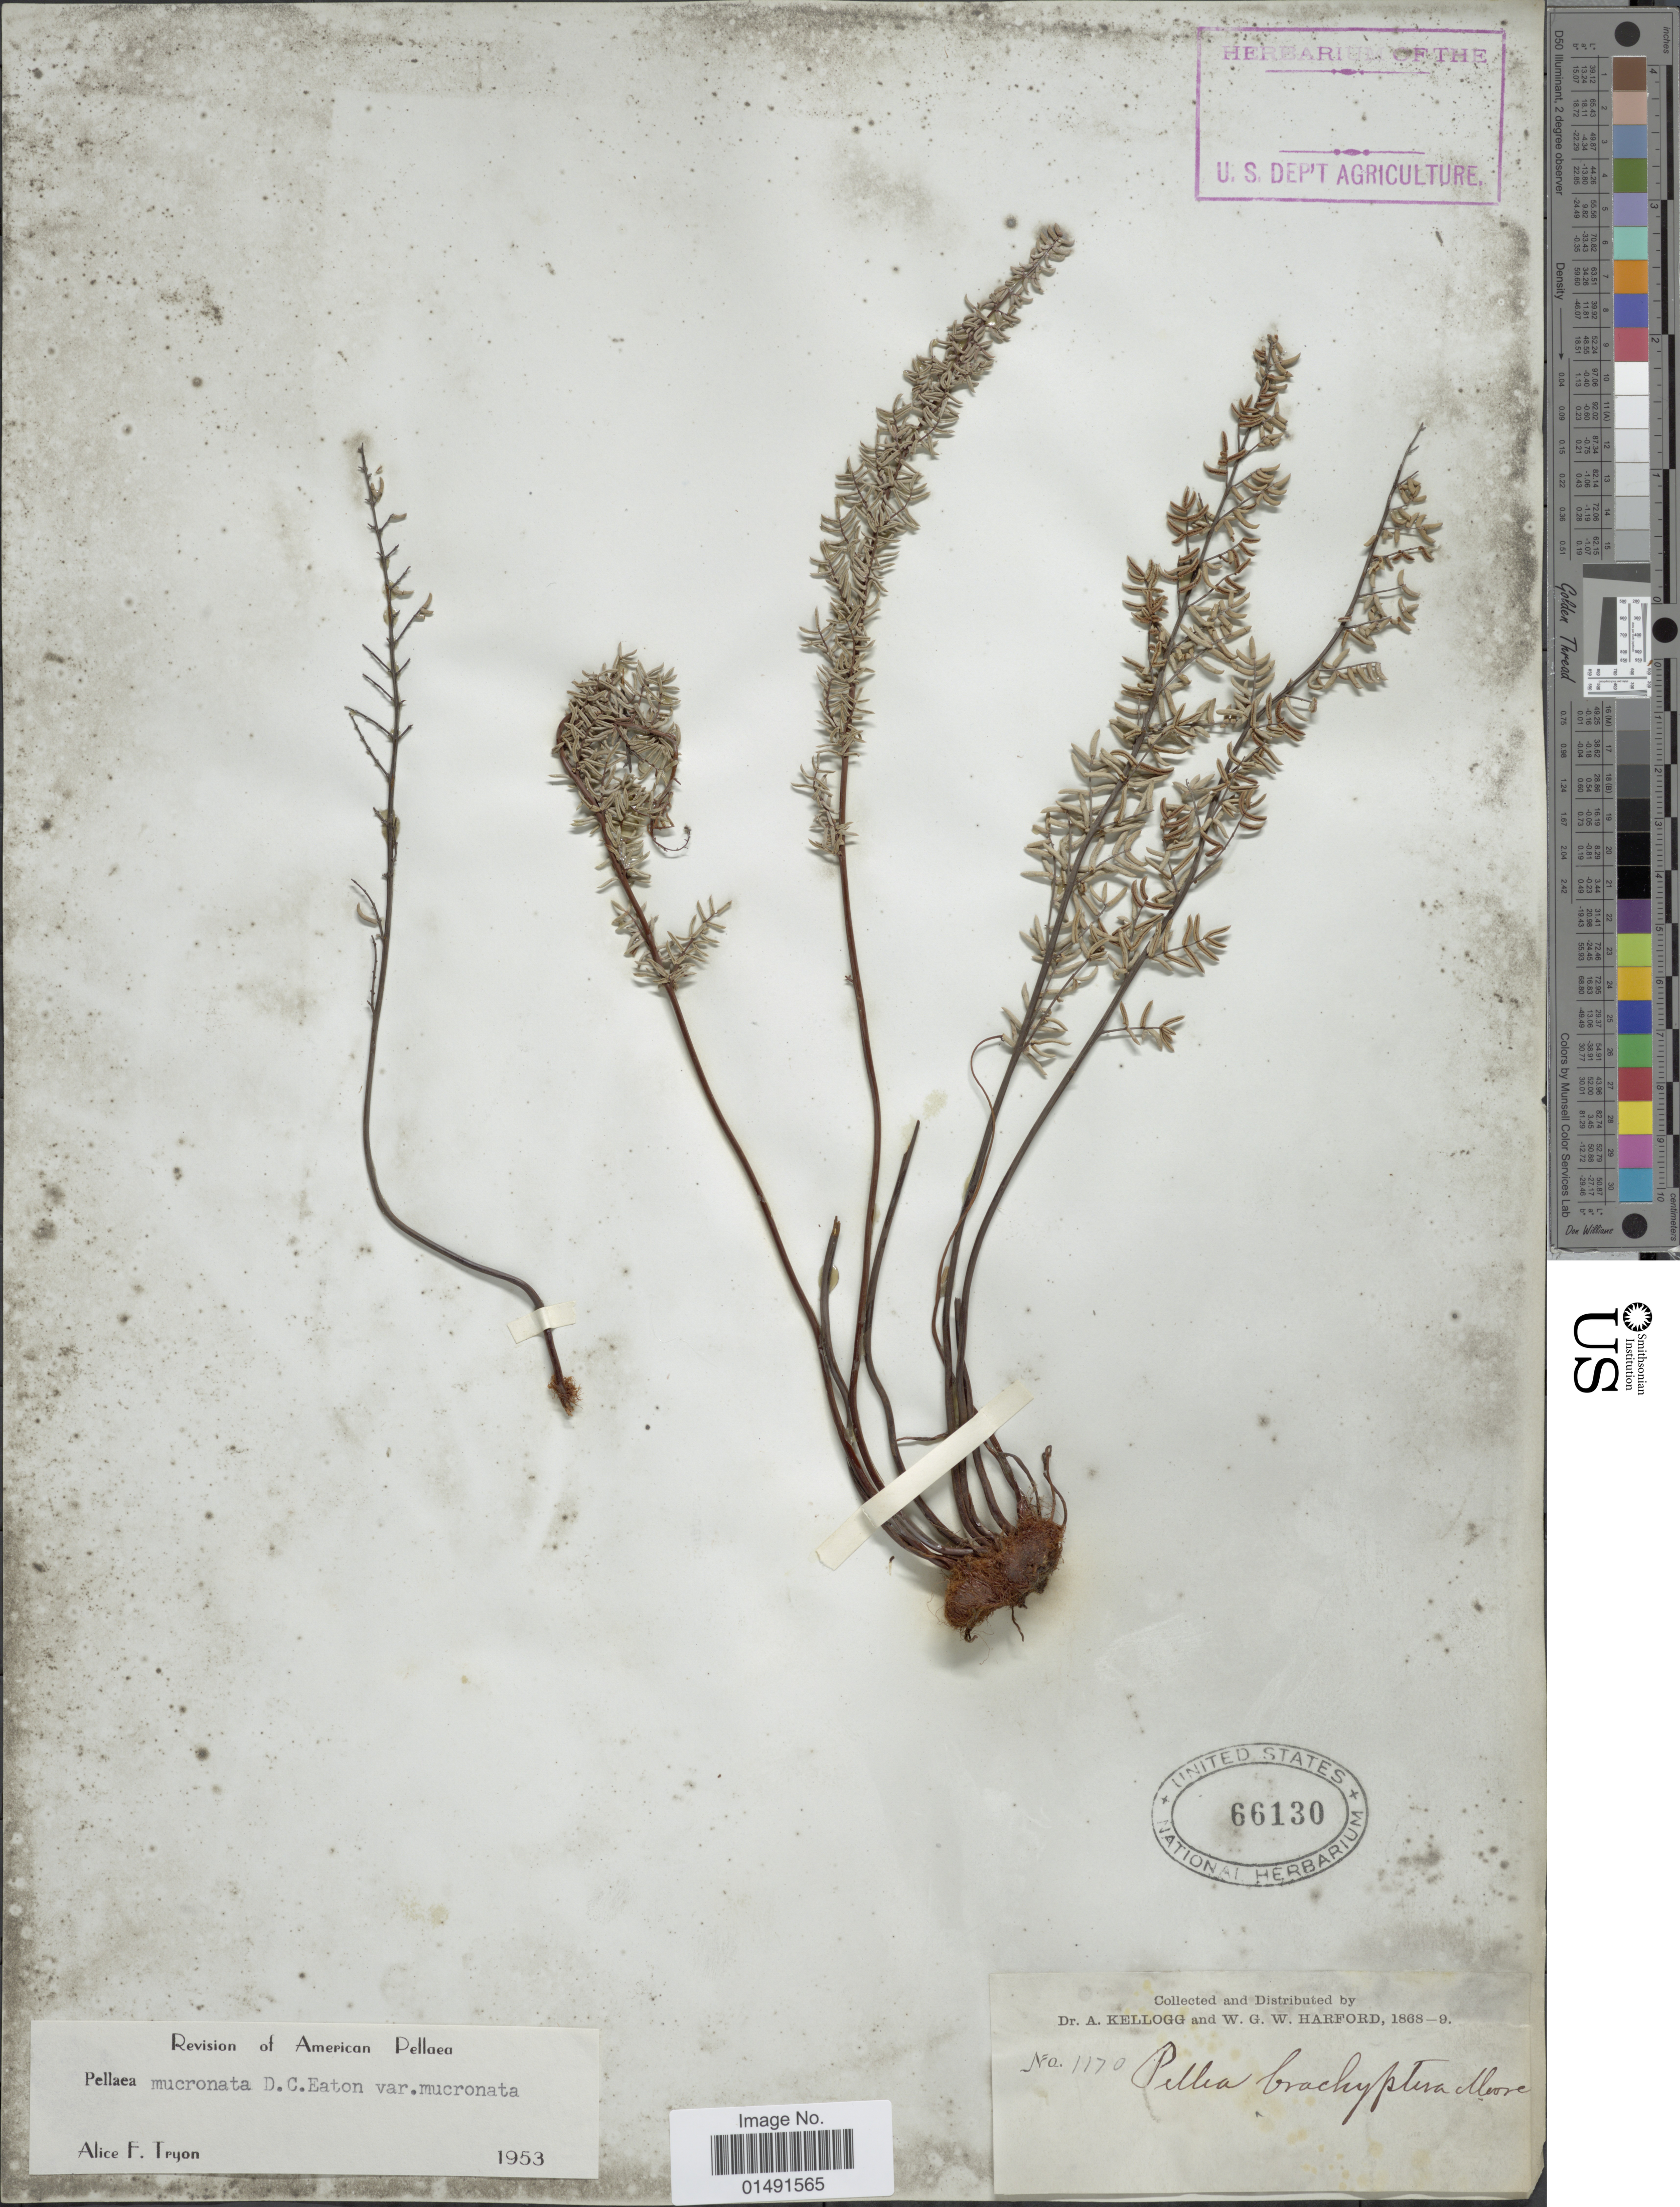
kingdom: Plantae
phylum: Tracheophyta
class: Polypodiopsida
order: Polypodiales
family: Pteridaceae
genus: Pellaea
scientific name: Pellaea mucronata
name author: (D.C. Eaton) D.C. Eaton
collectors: A. Kellog & W. G. W. Harford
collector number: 1170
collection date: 1868/1869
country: United States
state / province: California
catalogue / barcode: US 66130